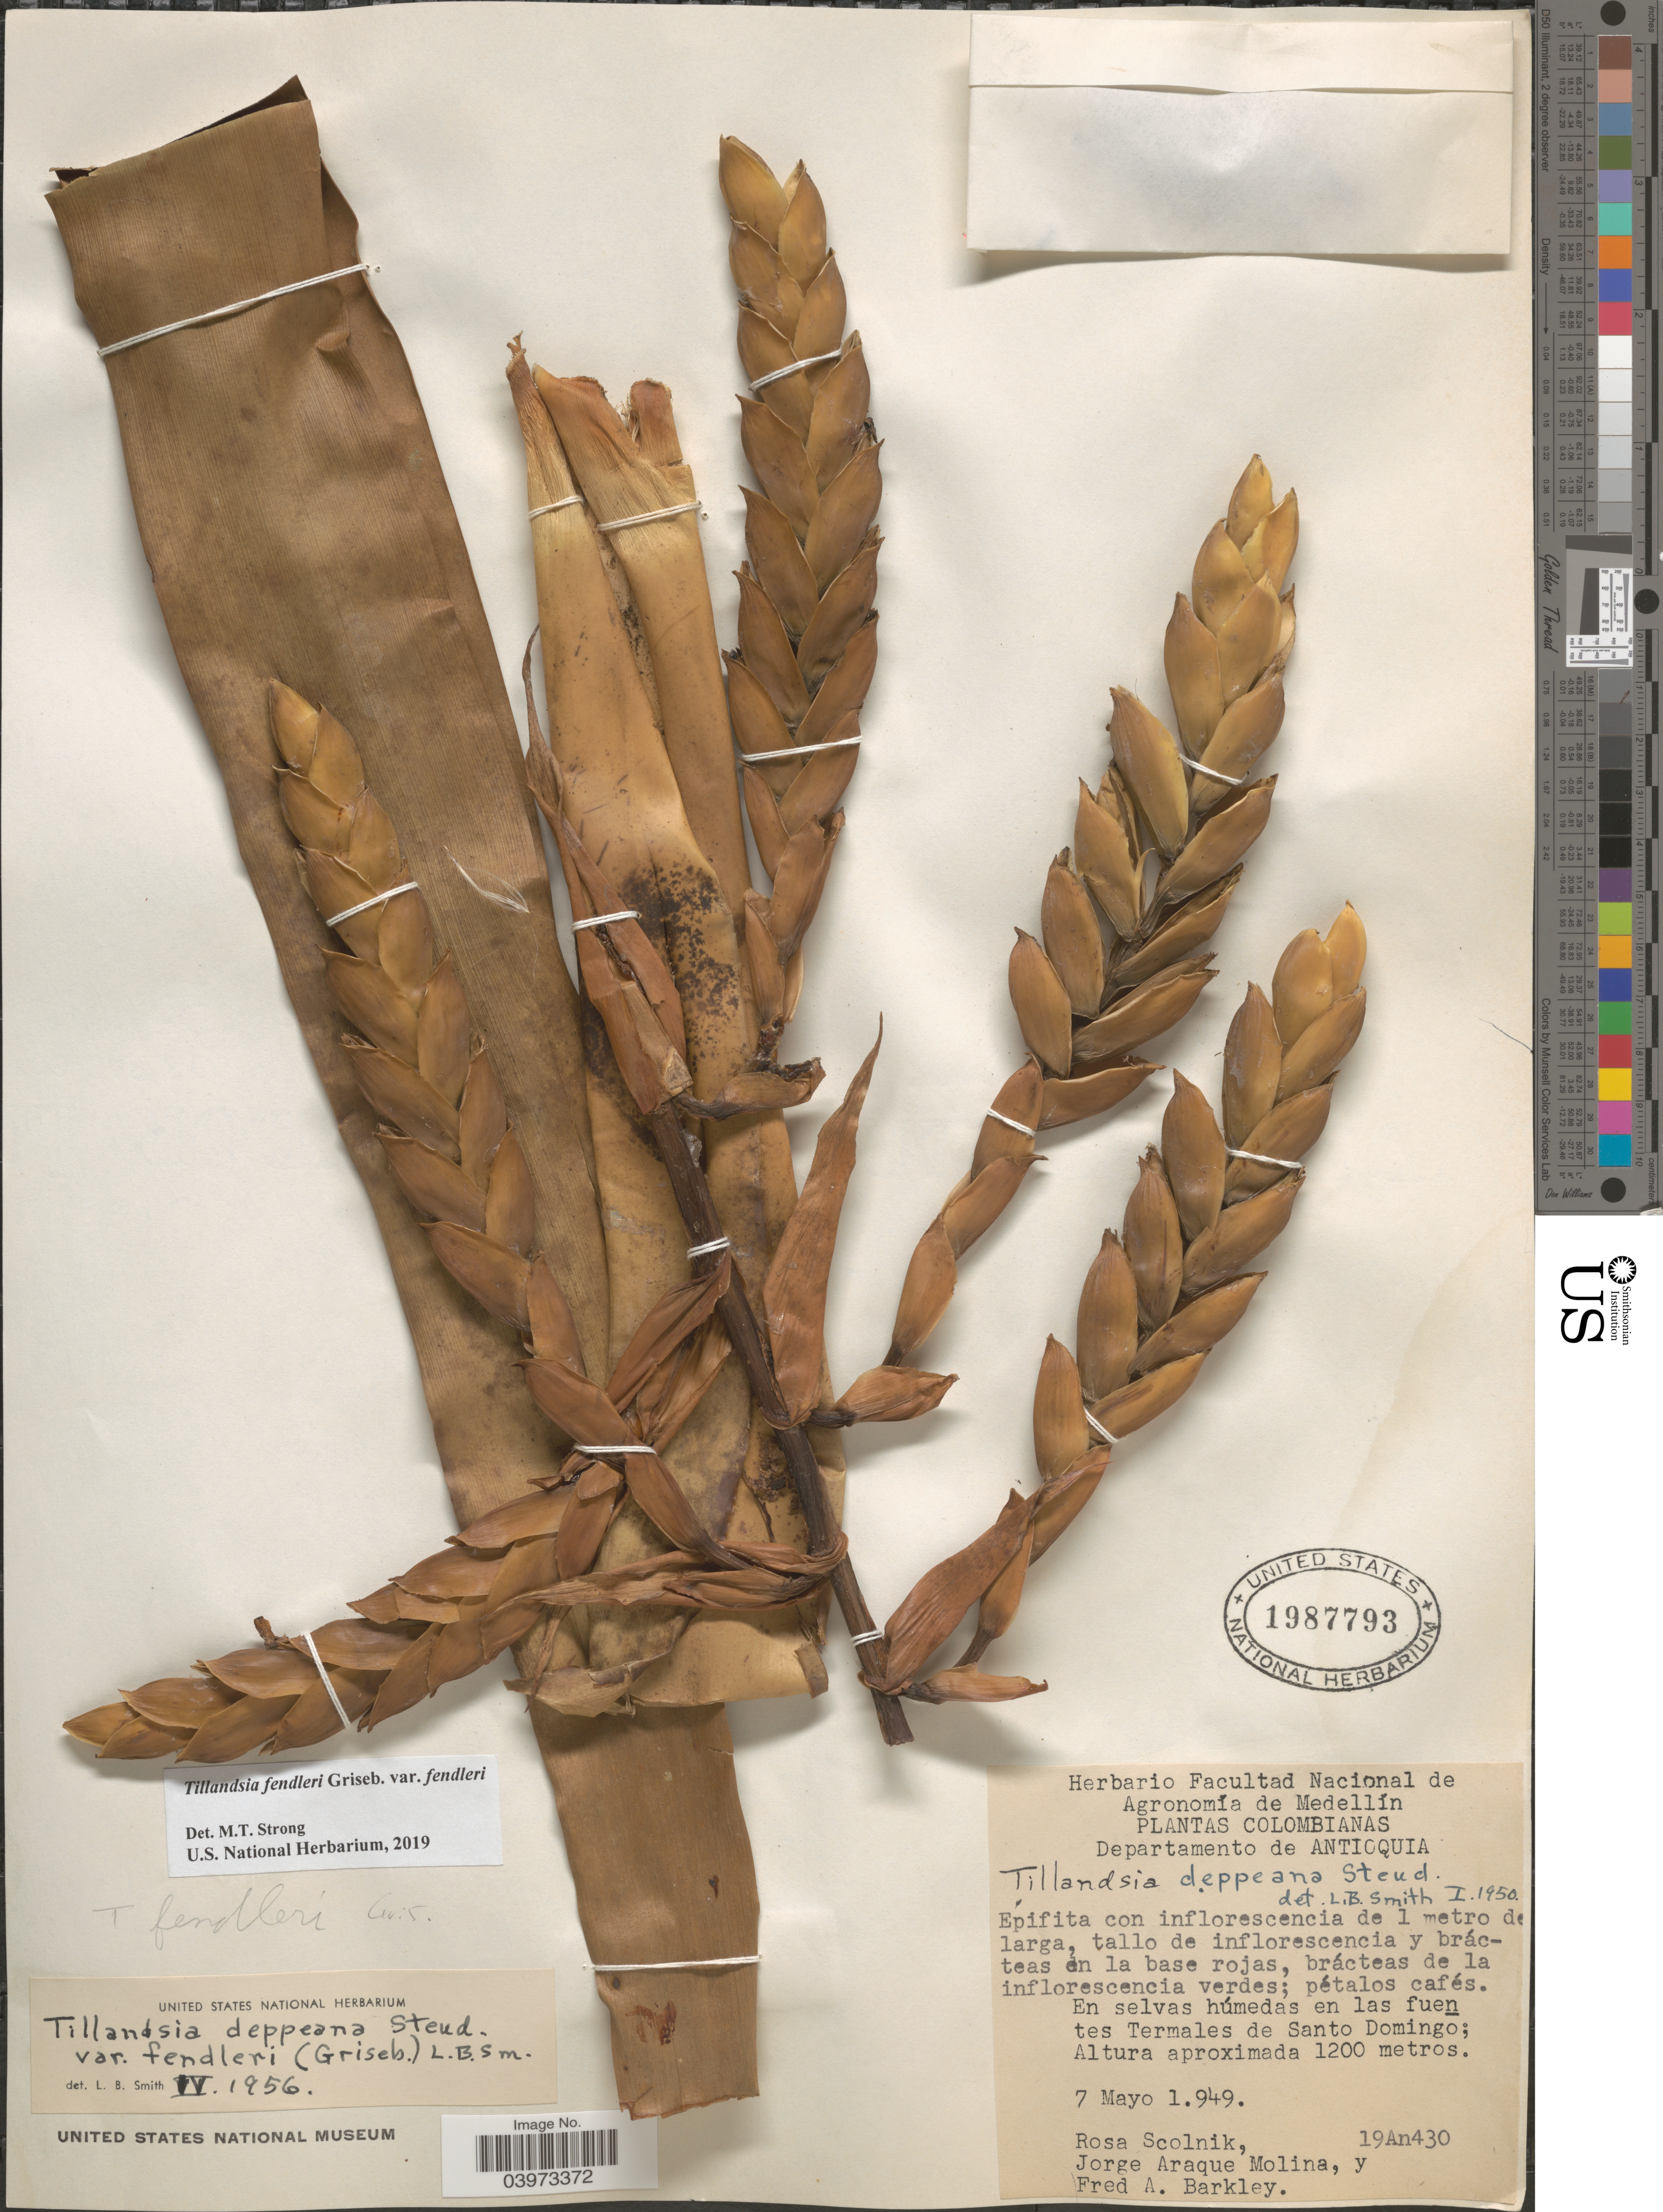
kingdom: Plantae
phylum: Tracheophyta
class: Liliopsida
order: Poales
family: Bromeliaceae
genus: Tillandsia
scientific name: Tillandsia fendleri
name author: Griseb.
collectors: R. Scolnik, J. Araque Molina & F. A. Barkley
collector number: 19An430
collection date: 1949-05-07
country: Colombia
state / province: Antioquia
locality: Departamento de Antioquia. En selvas húmedas en las fuentes Termales de Santo Domingo.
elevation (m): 1200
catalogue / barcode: US 1987793